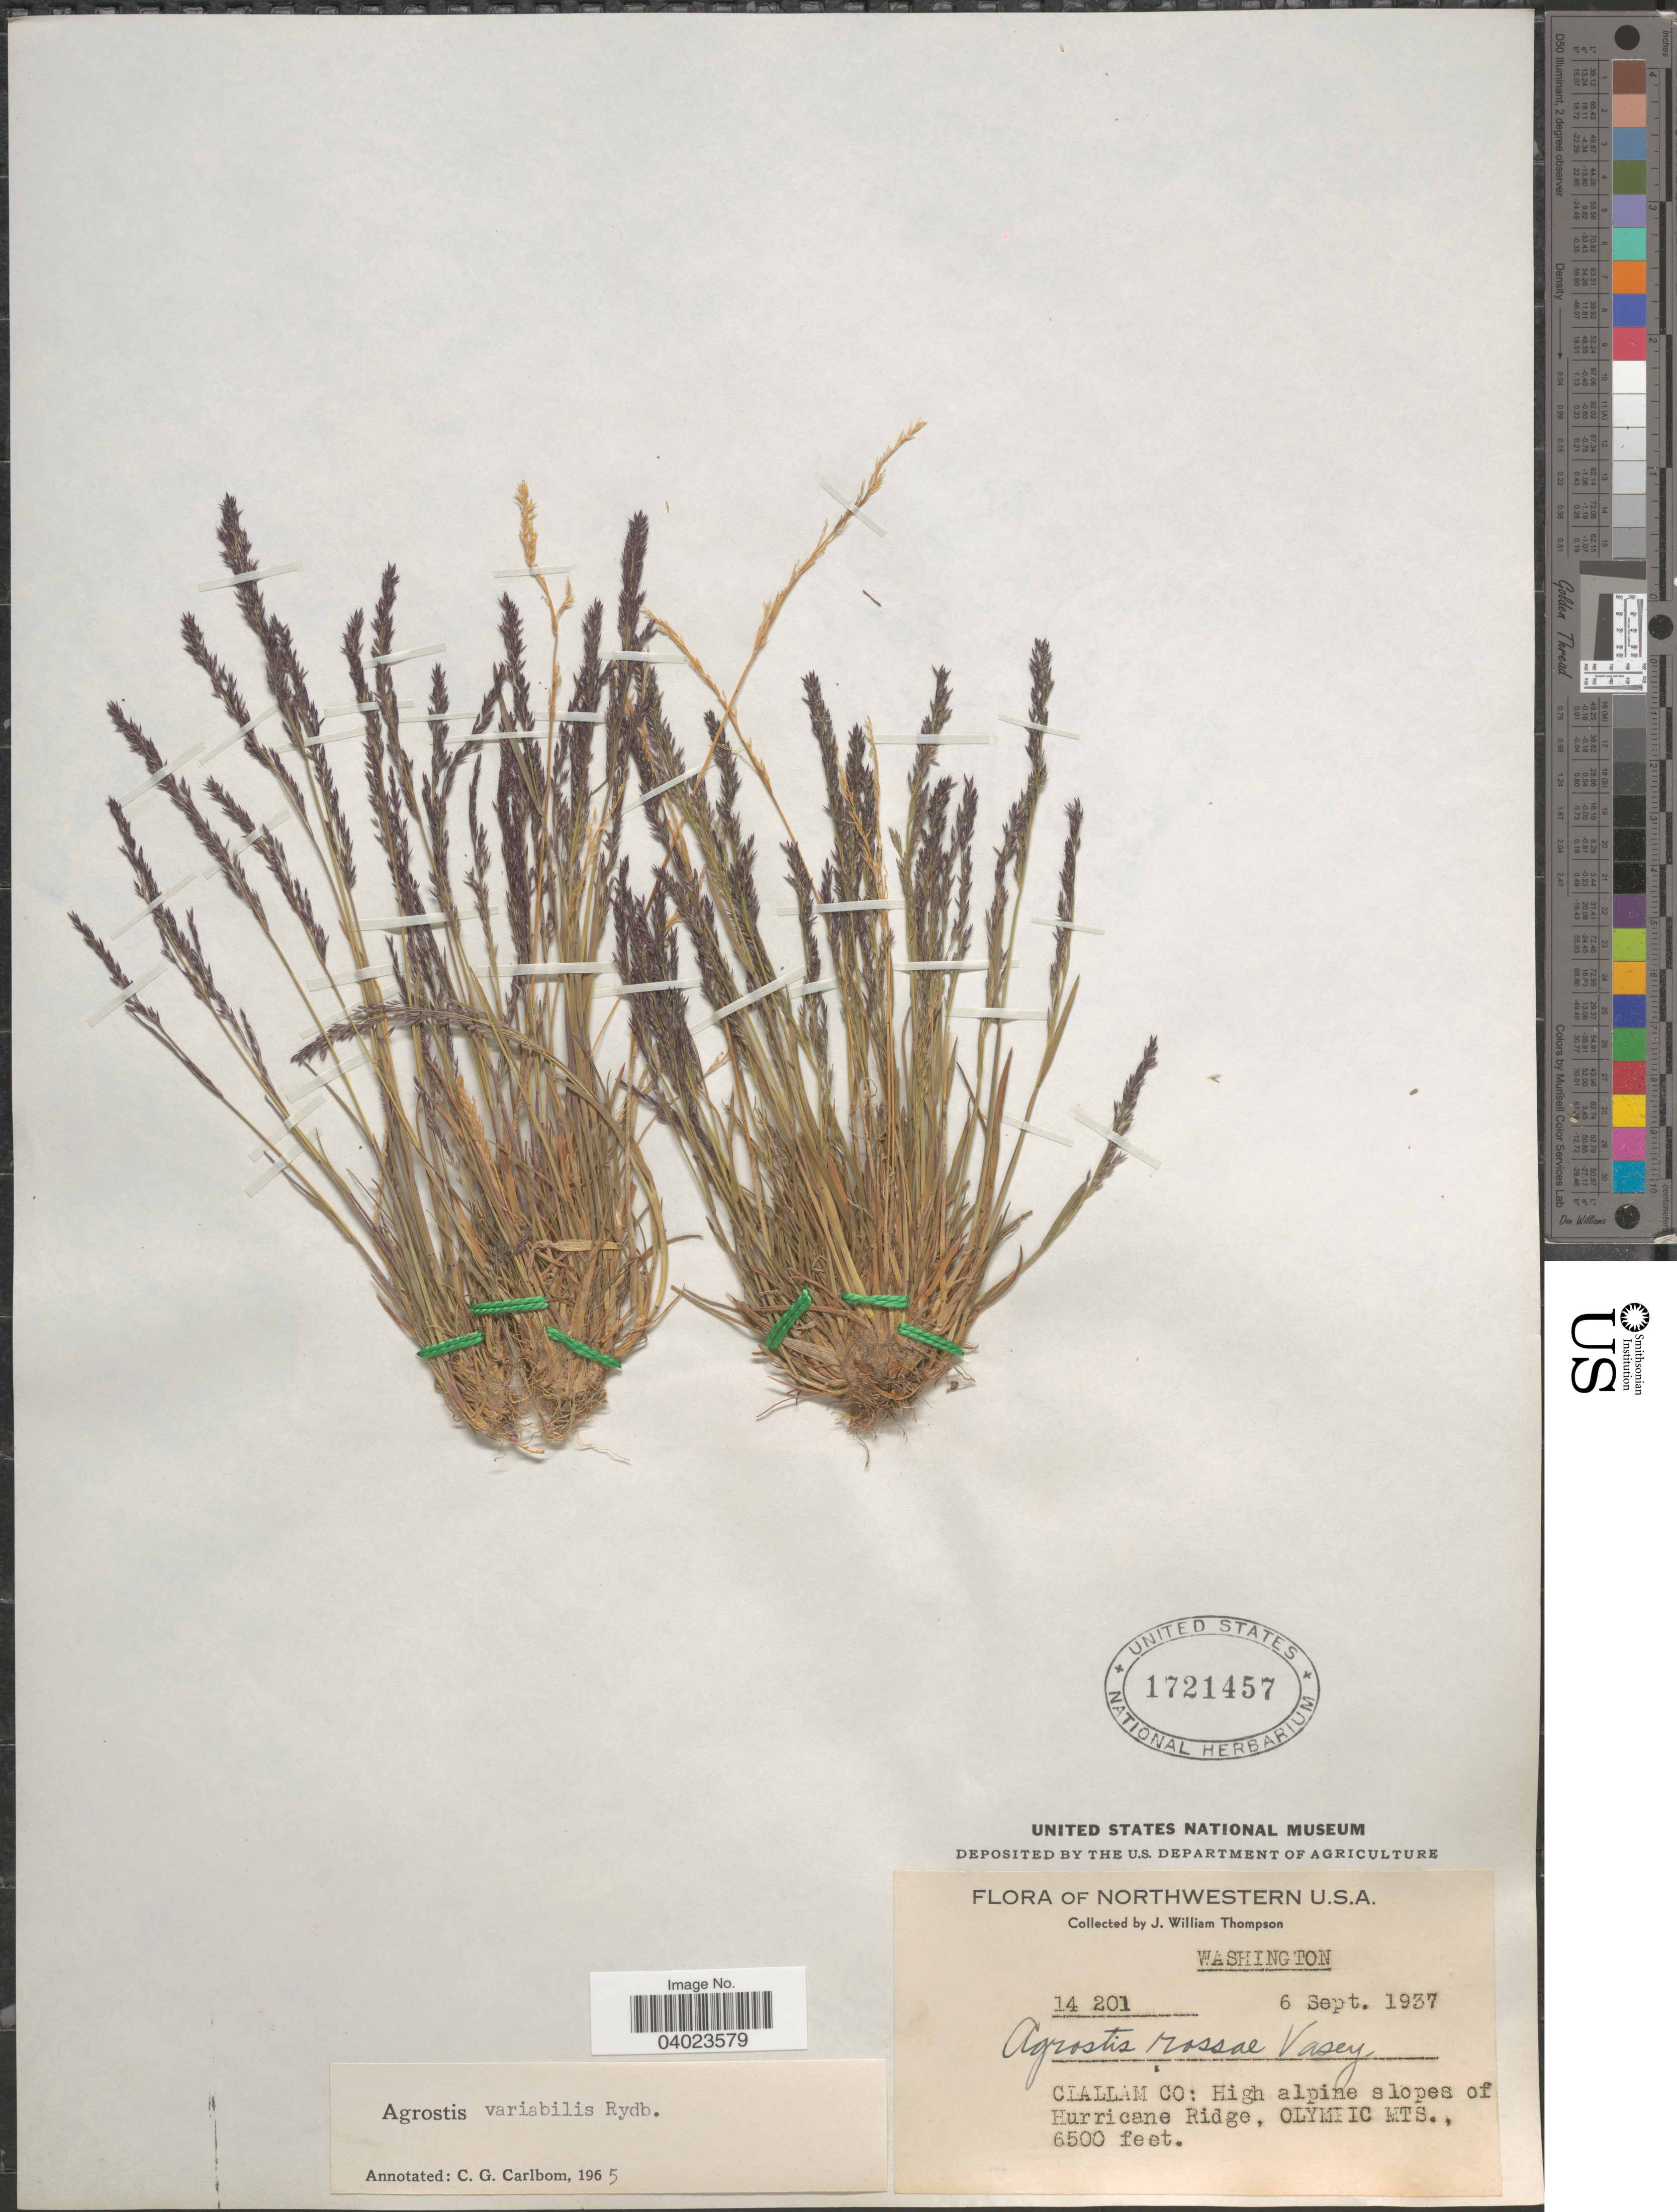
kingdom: Plantae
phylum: Tracheophyta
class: Liliopsida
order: Poales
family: Poaceae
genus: Agrostis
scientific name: Agrostis variabilis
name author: Rydb.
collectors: J. W. Thompson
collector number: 14201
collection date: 1937-09-06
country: United States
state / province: Washington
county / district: Clallam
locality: Clallam Co: High alpine slopes of Hurricane Ridge, Olympic Mts.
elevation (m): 1981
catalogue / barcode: US 1721457